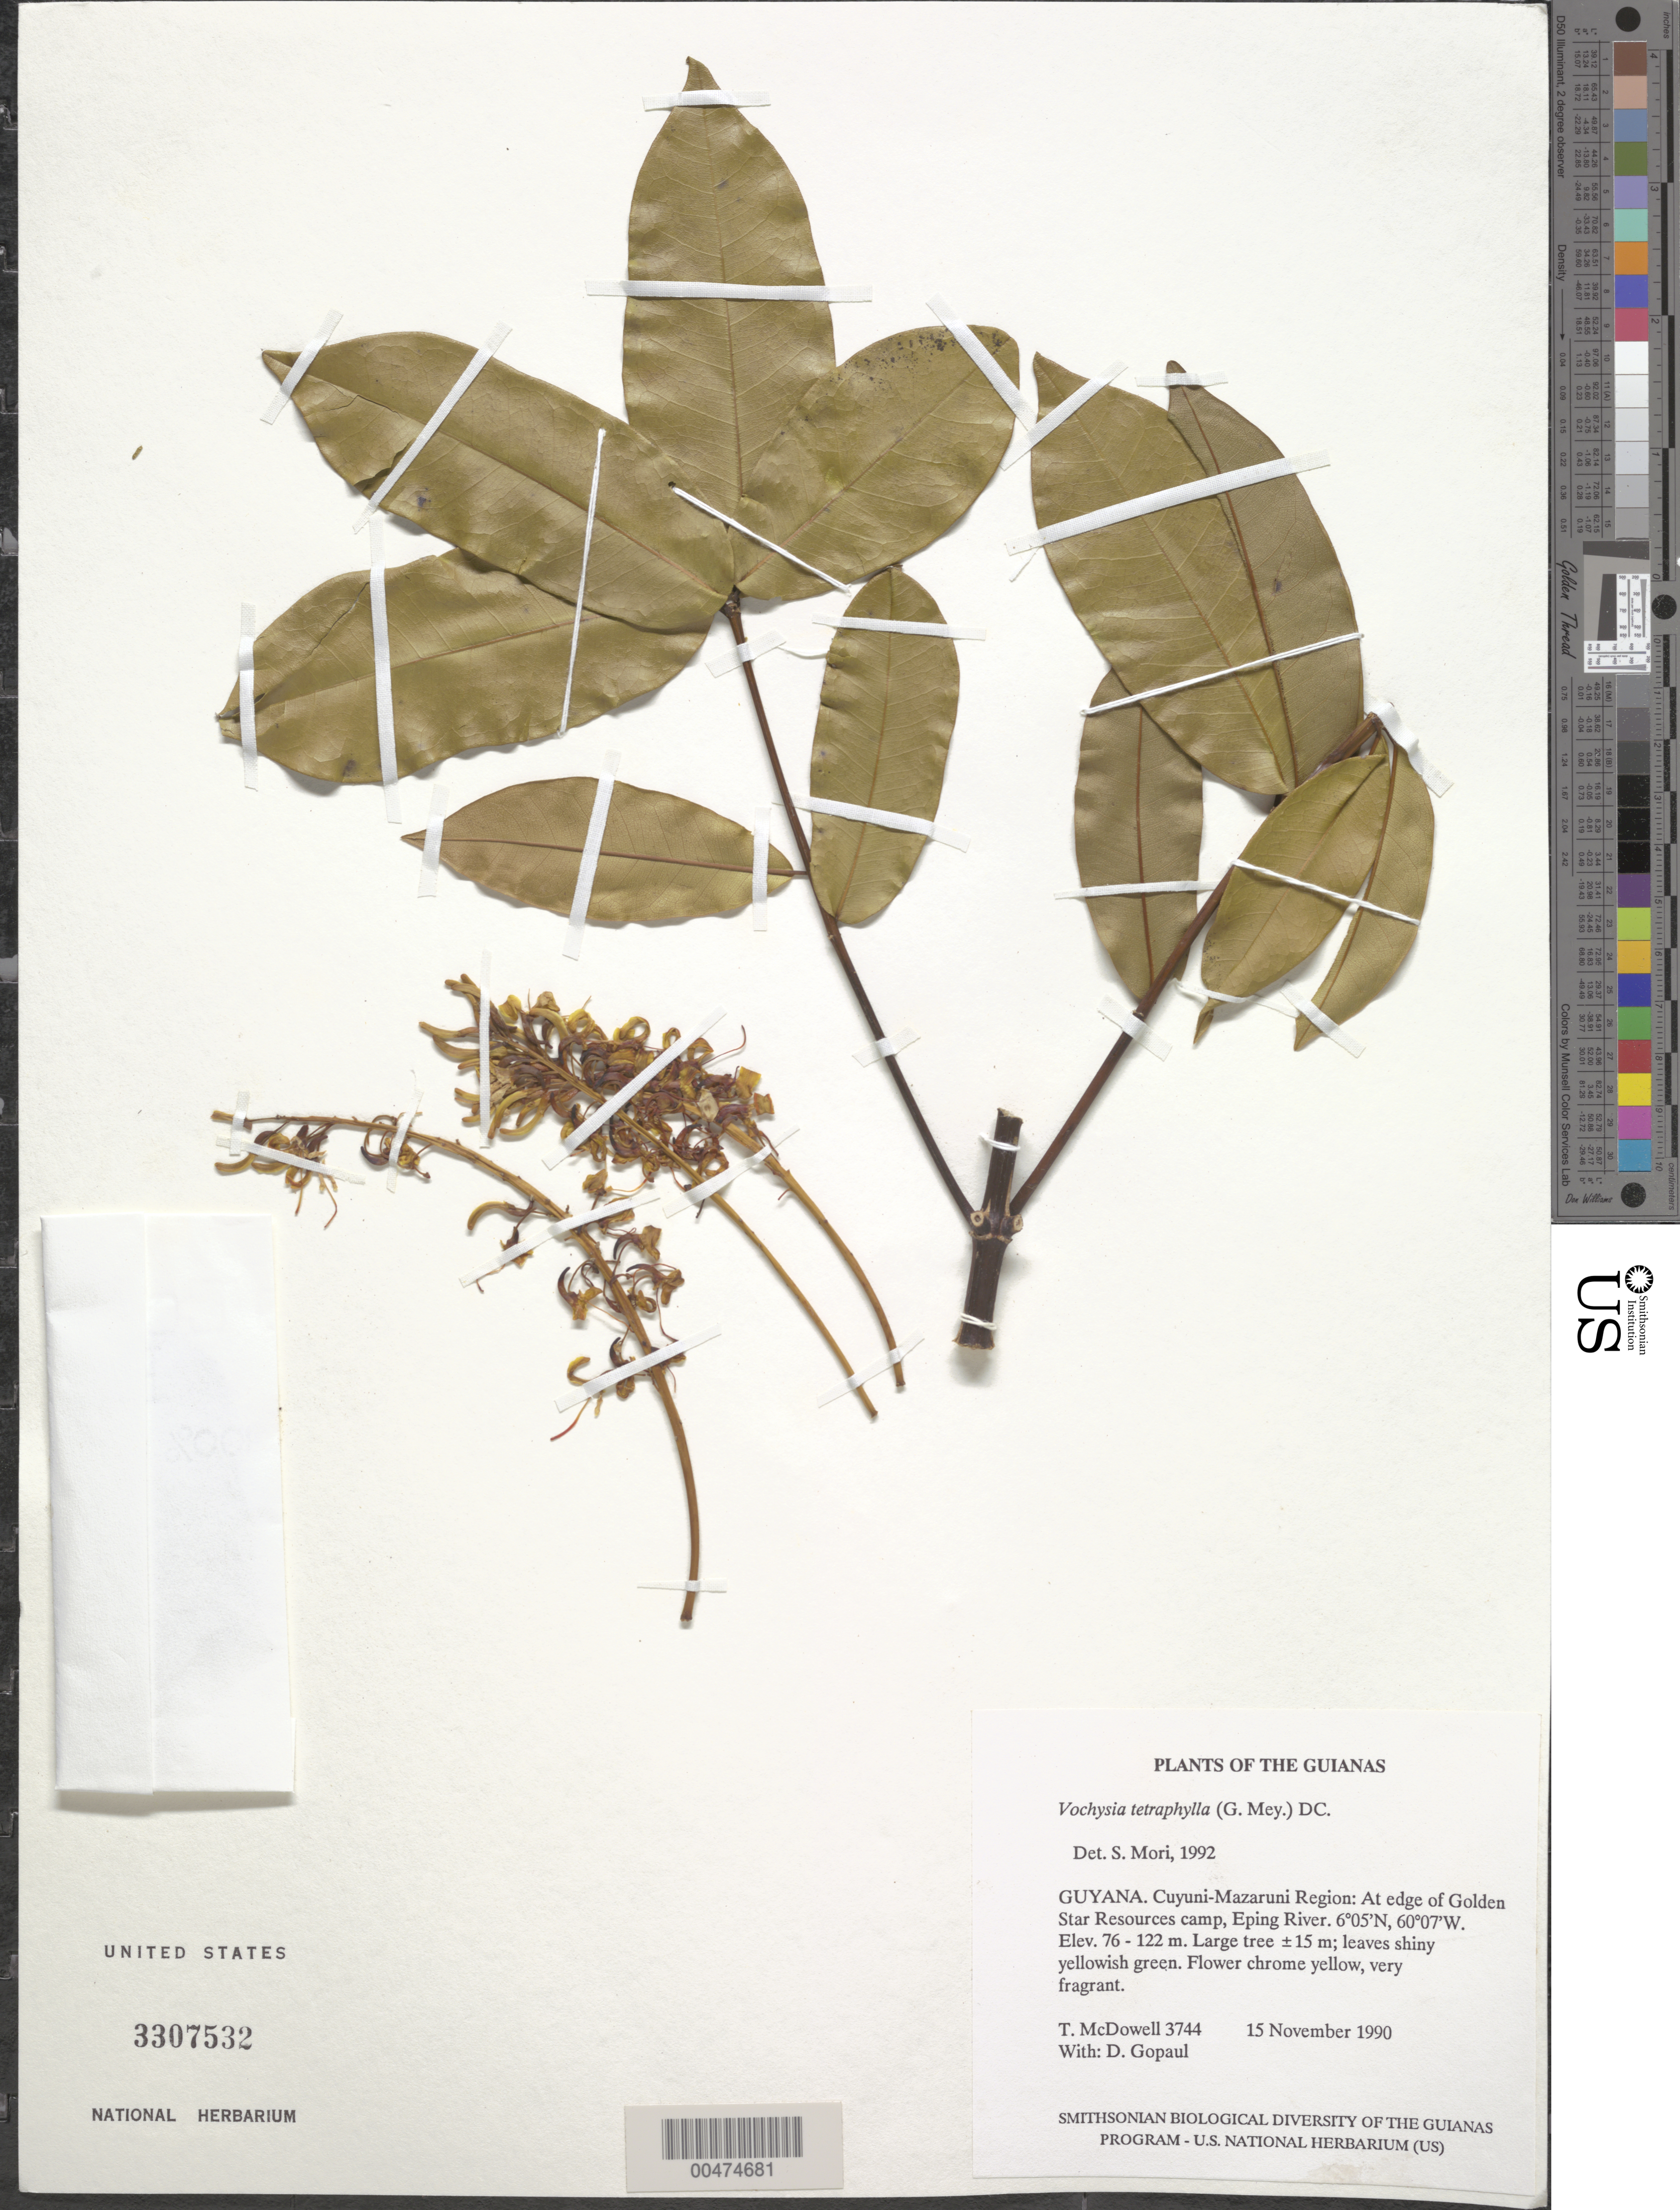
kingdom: Plantae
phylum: Tracheophyta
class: Magnoliopsida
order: Myrtales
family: Vochysiaceae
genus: Vochysia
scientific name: Vochysia tetraphylla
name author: (G. Mey.) DC.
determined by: Mori, Scott A.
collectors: T. McDowell & D. Gopaul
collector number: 3744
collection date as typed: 13 November 1990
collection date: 1990-11-13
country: Guyana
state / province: Cuyuni-Mazaruni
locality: At edge of clearing, Golden Star Resources camp, Eping River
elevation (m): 76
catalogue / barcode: US 3307532